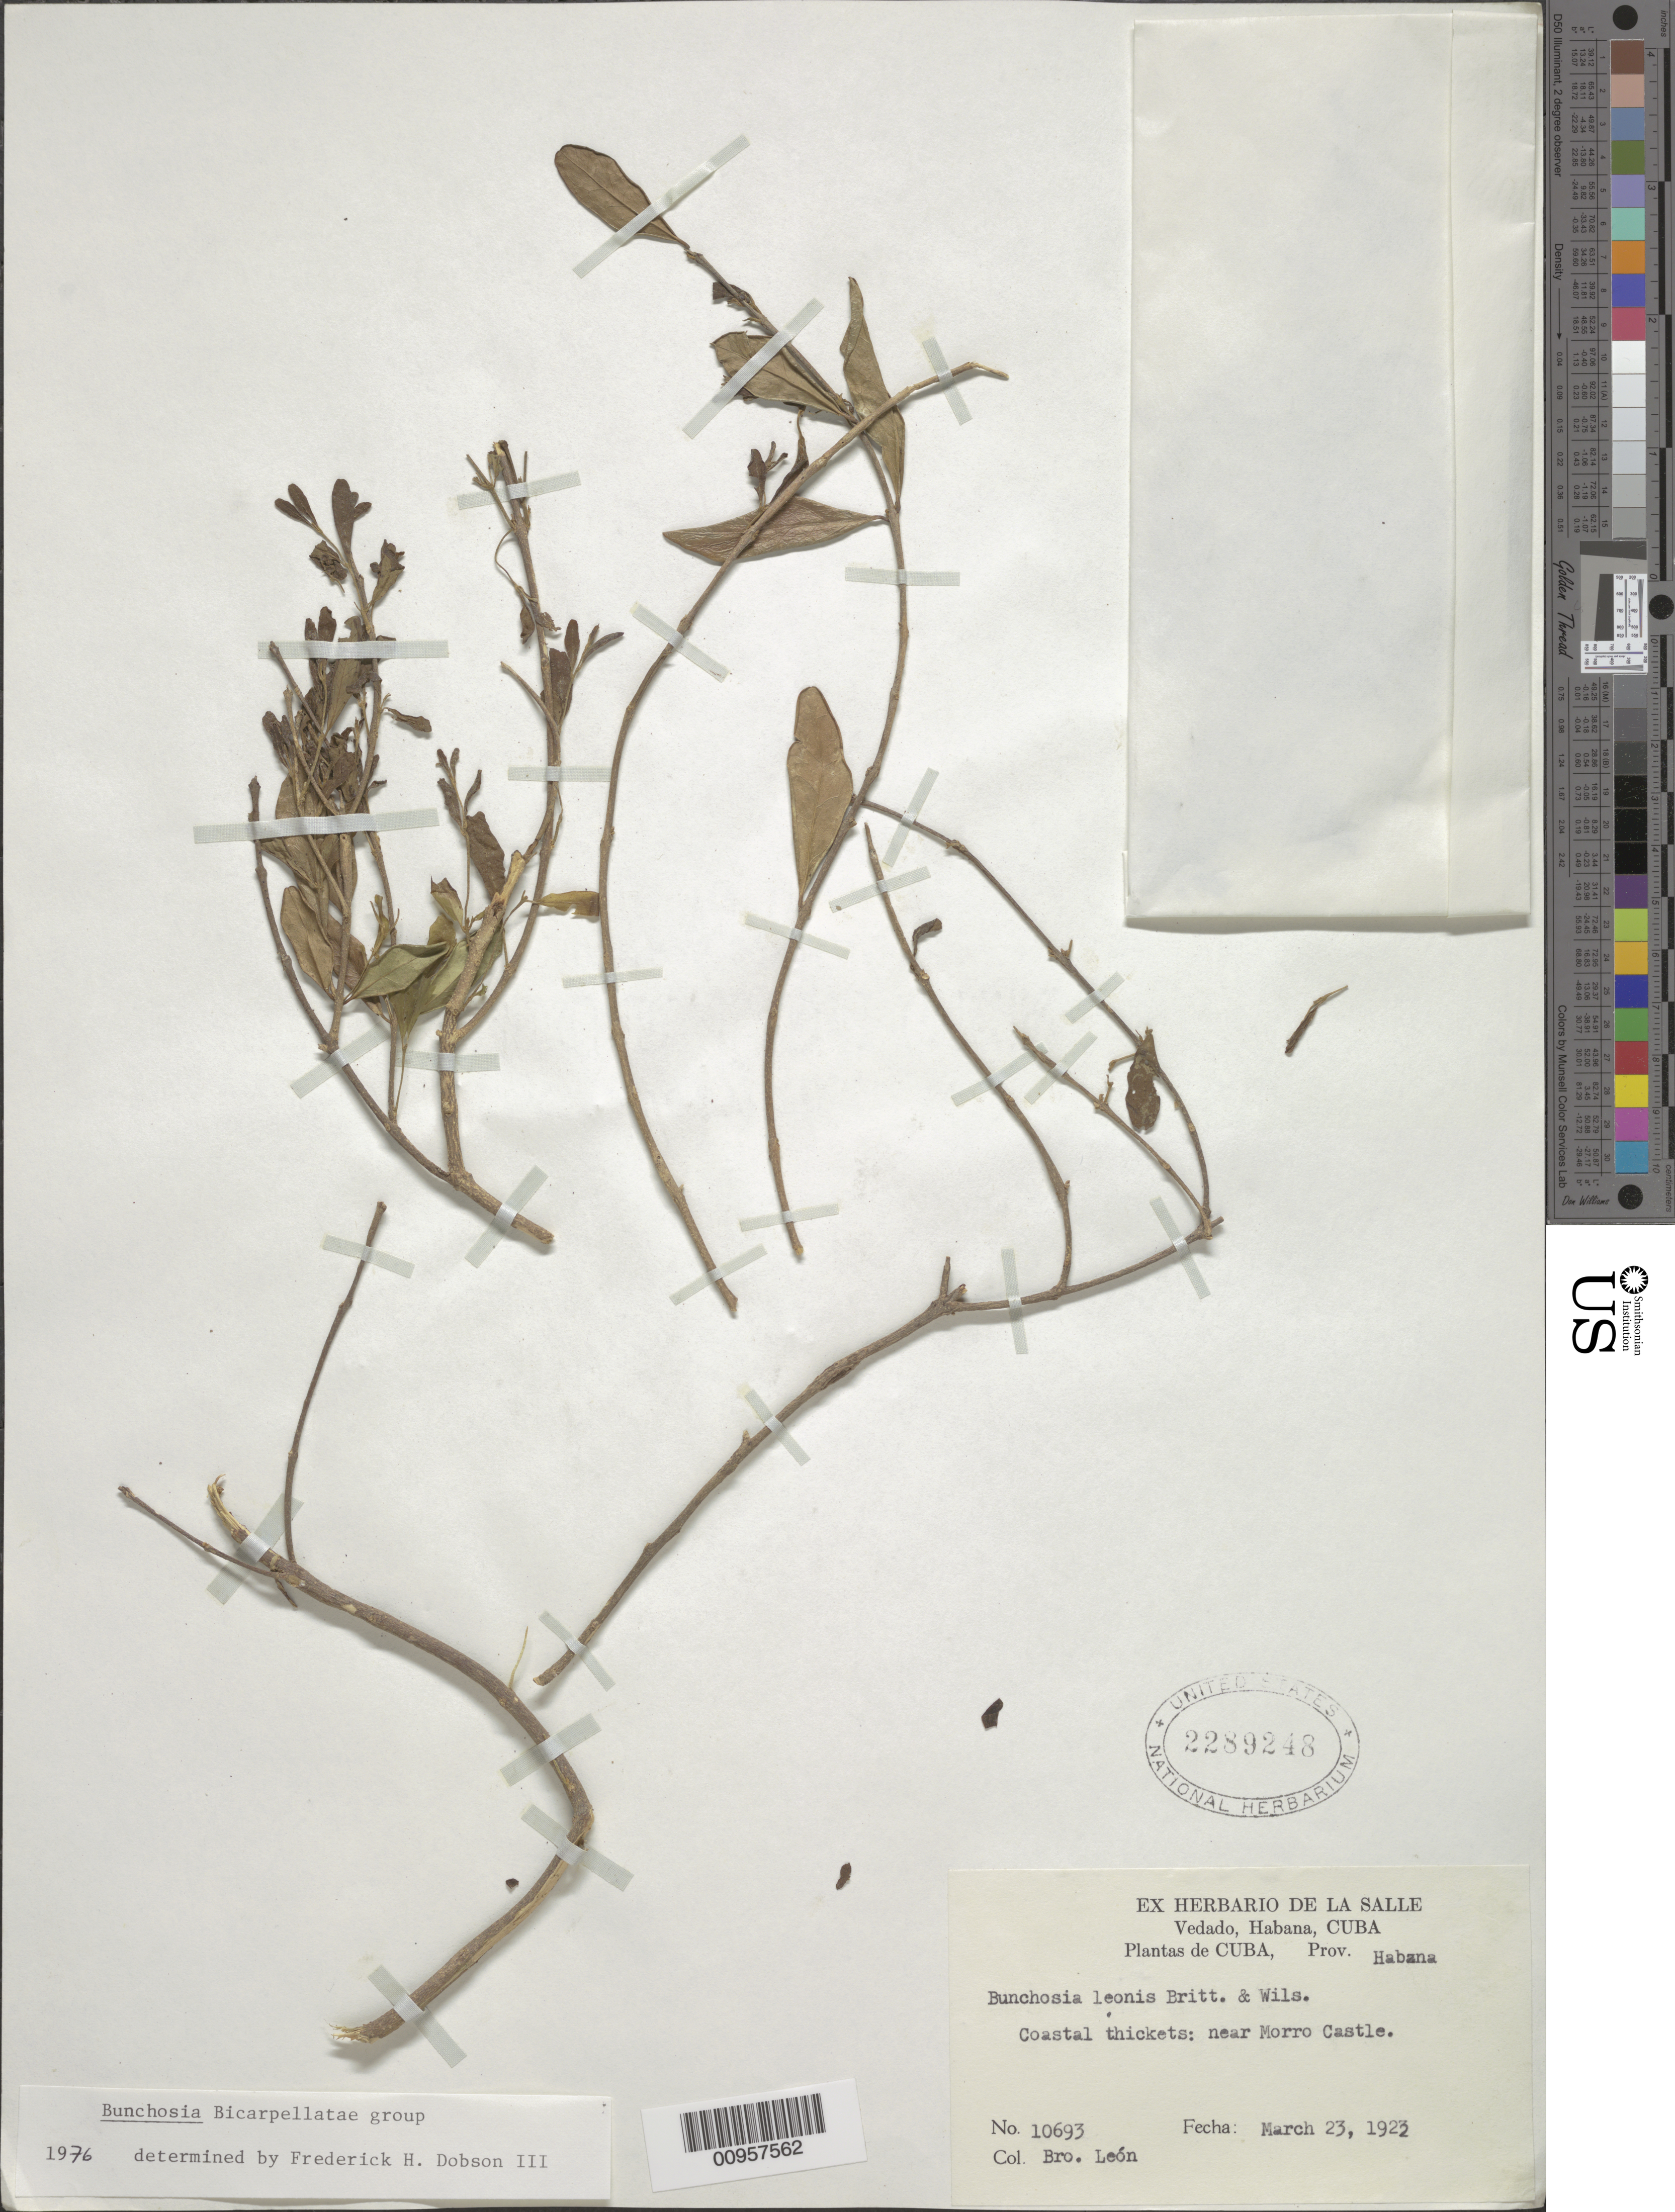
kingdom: Plantae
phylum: Tracheophyta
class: Magnoliopsida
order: Malpighiales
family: Malpighiaceae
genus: Bunchosia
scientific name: Bunchosia leonis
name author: Britton & P. Wilson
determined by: Dobson, F. H., III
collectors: Bro. León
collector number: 10693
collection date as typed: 23 Mar 1923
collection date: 1923-03-23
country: Cuba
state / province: La Habana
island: Cuba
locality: Near Morro Castle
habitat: Coastal thickets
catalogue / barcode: US 2289248